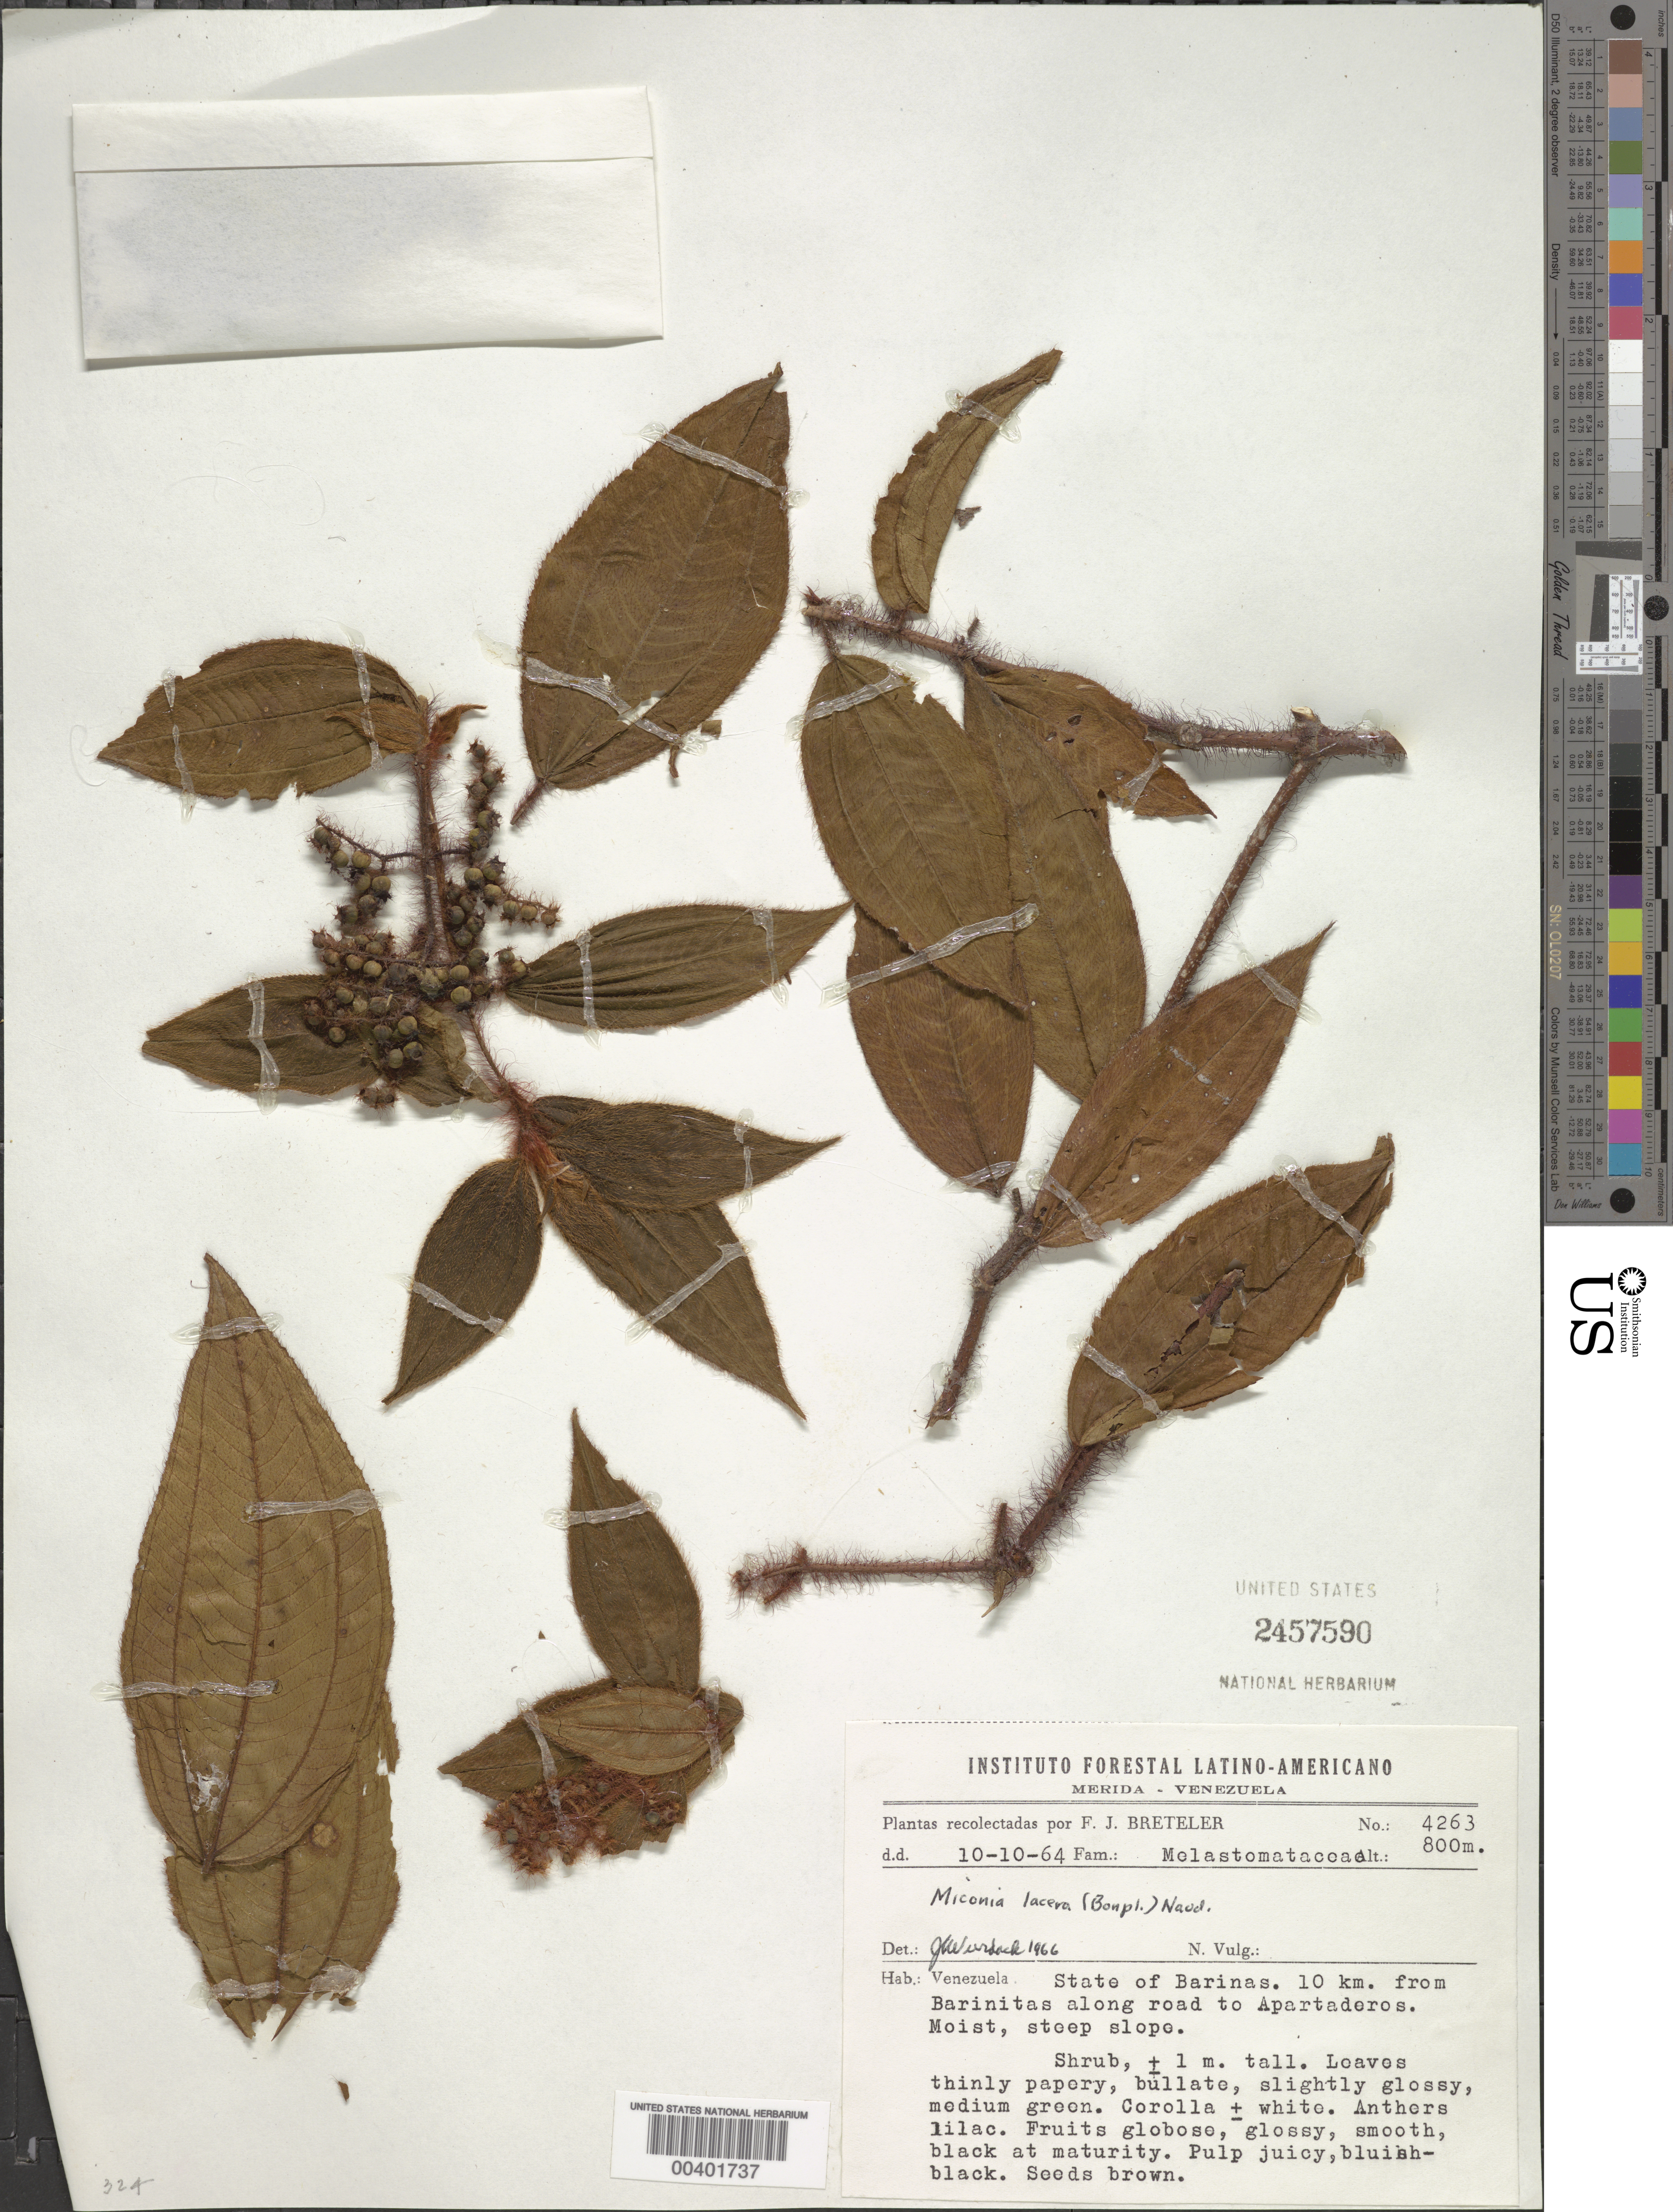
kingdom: Plantae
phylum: Tracheophyta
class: Magnoliopsida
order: Myrtales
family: Melastomataceae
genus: Miconia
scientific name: Miconia lacera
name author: (Bonpl.) Naudin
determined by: Wurdack, John J., (US), US (UNITED STATES)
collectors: F. J. Breteler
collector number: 4263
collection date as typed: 10 Oct 1964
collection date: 1964-10-10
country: Venezuela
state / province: Barinas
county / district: Bolívar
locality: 10 km. from Barinitas along road to Apartaderos. Barinitas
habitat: Moist, steep slope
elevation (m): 800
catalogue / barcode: US 2457590